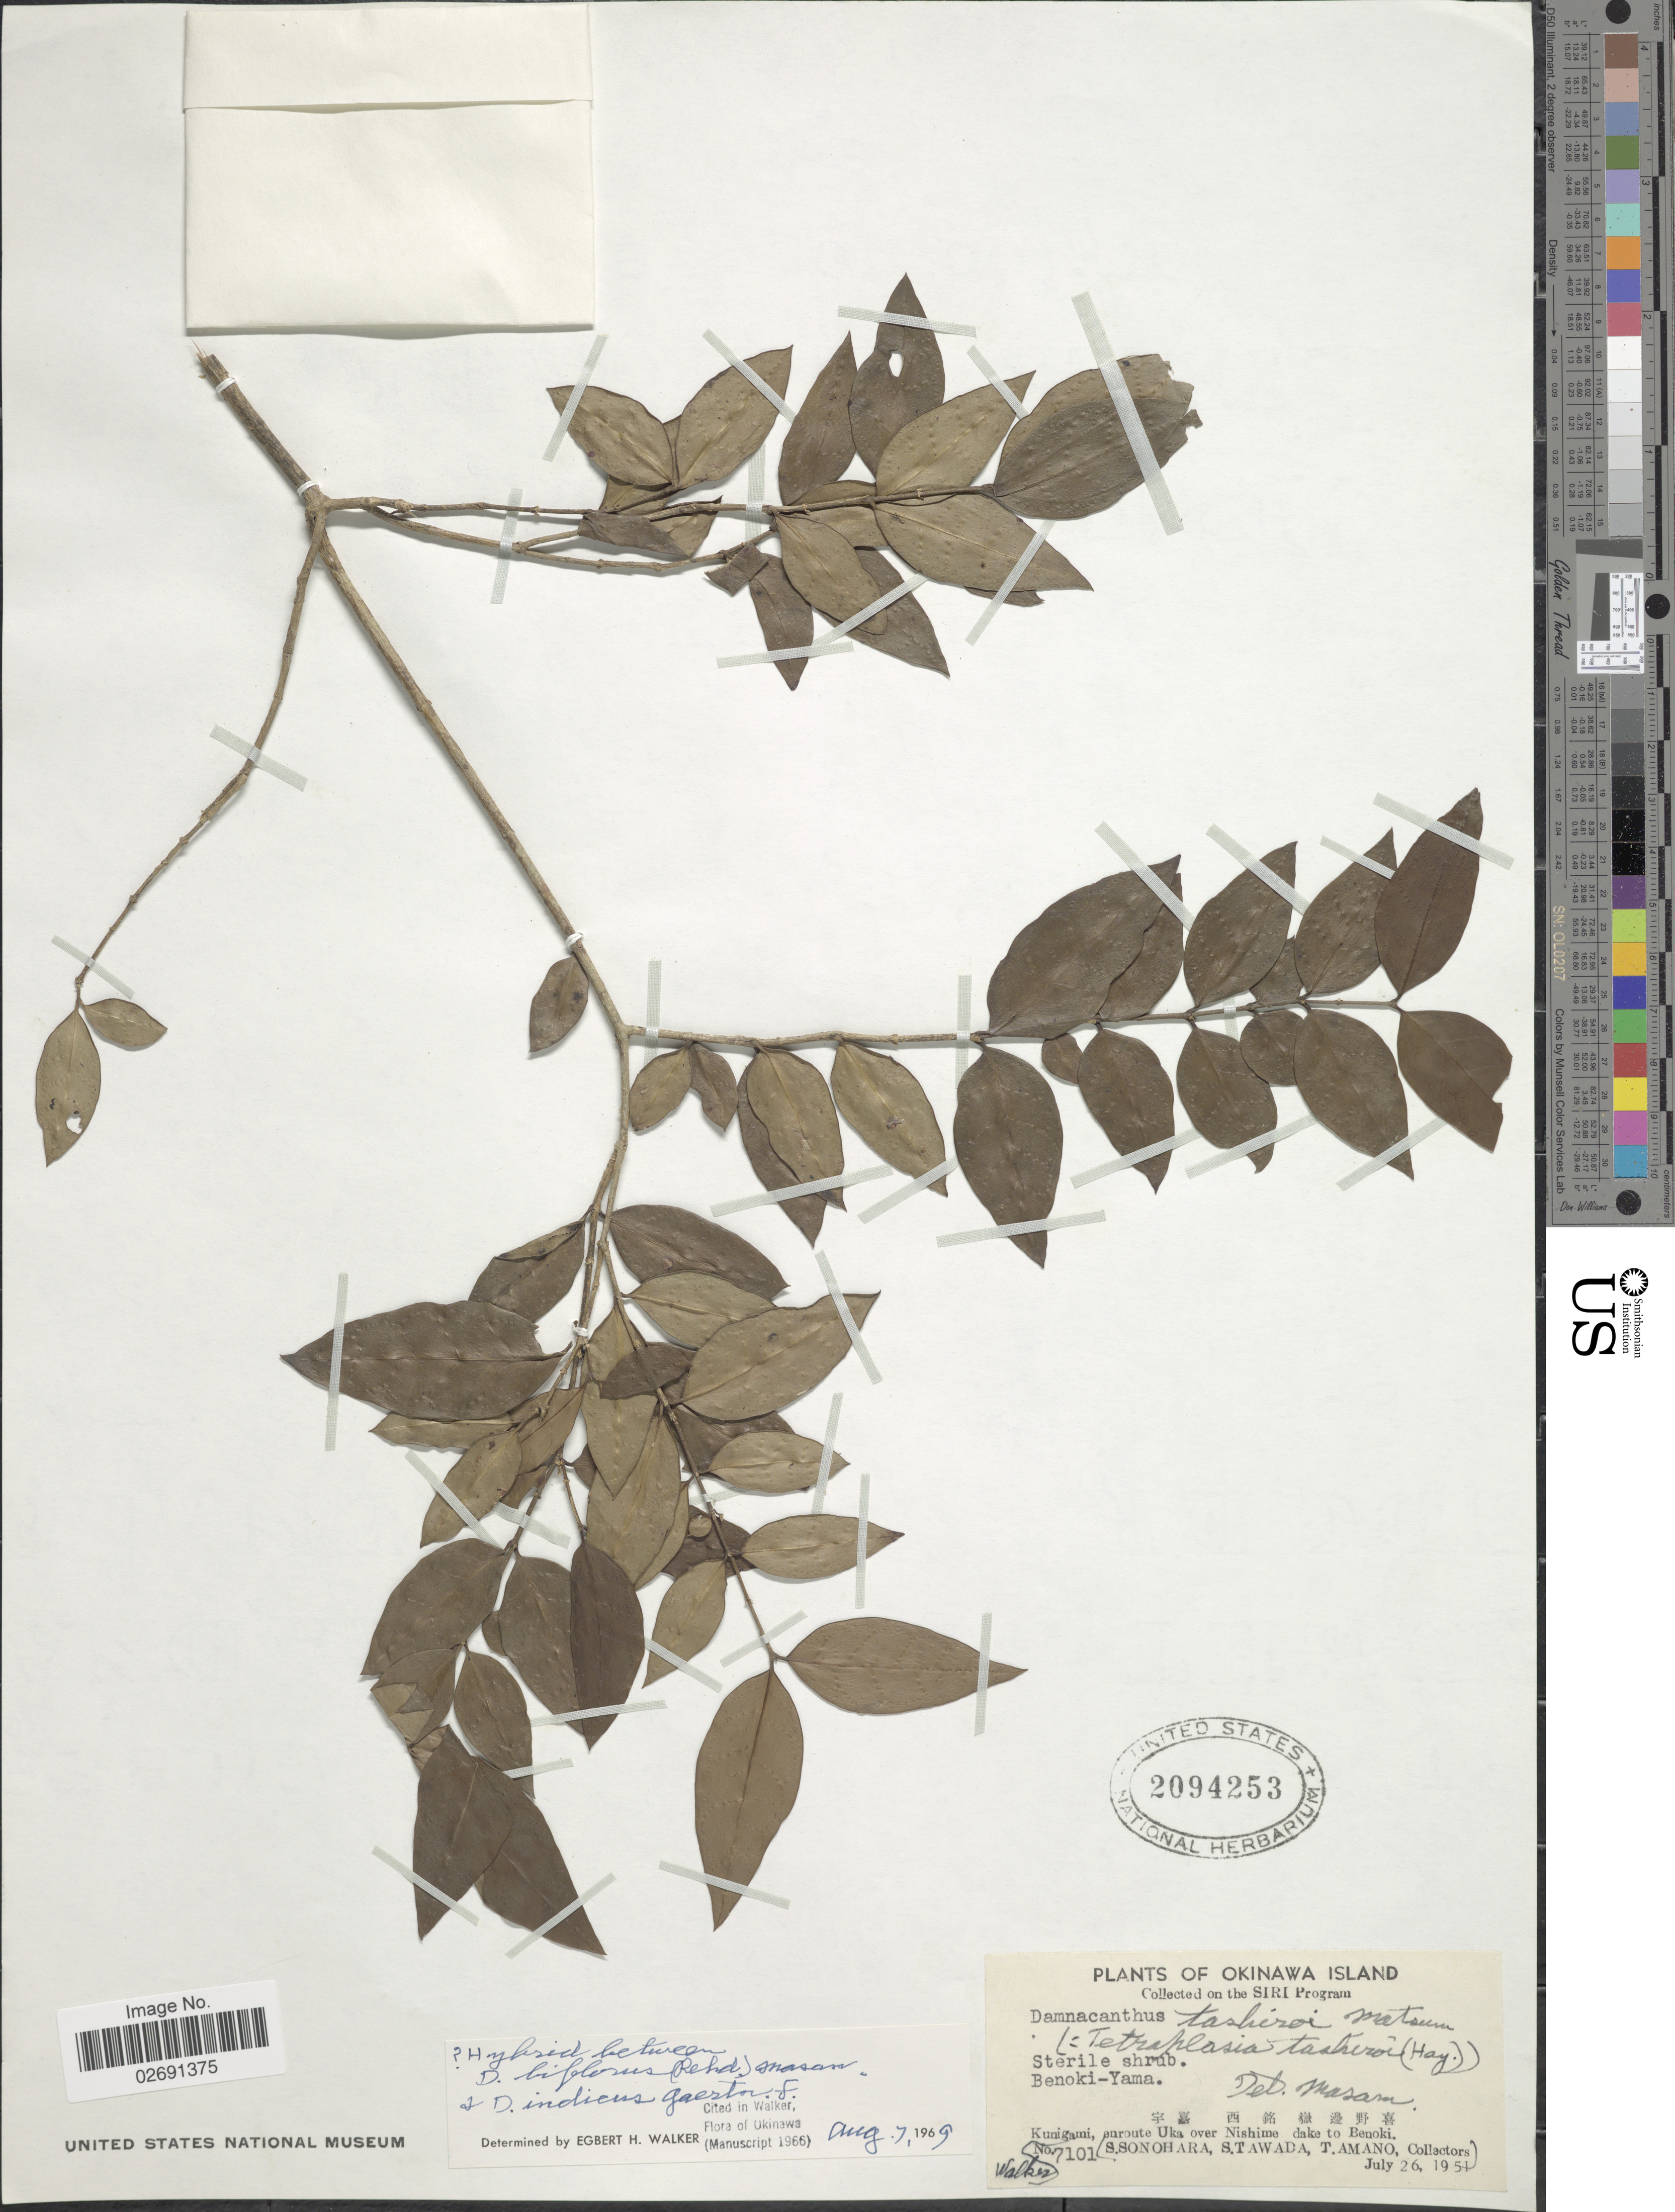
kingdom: Plantae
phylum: Tracheophyta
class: Magnoliopsida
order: Gentianales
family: Rubiaceae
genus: Damnacanthus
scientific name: Damnacanthus biflorus x D. indicus L. f.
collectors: S. Sonohara, S. Tawada & T. Amano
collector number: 7101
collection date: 1951-07-26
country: Japan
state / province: Okinawa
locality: Okinawa Island, Benoki-Yama, Kunigama, enroute Uka over Nishime dake to Benoki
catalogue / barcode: US 2094253